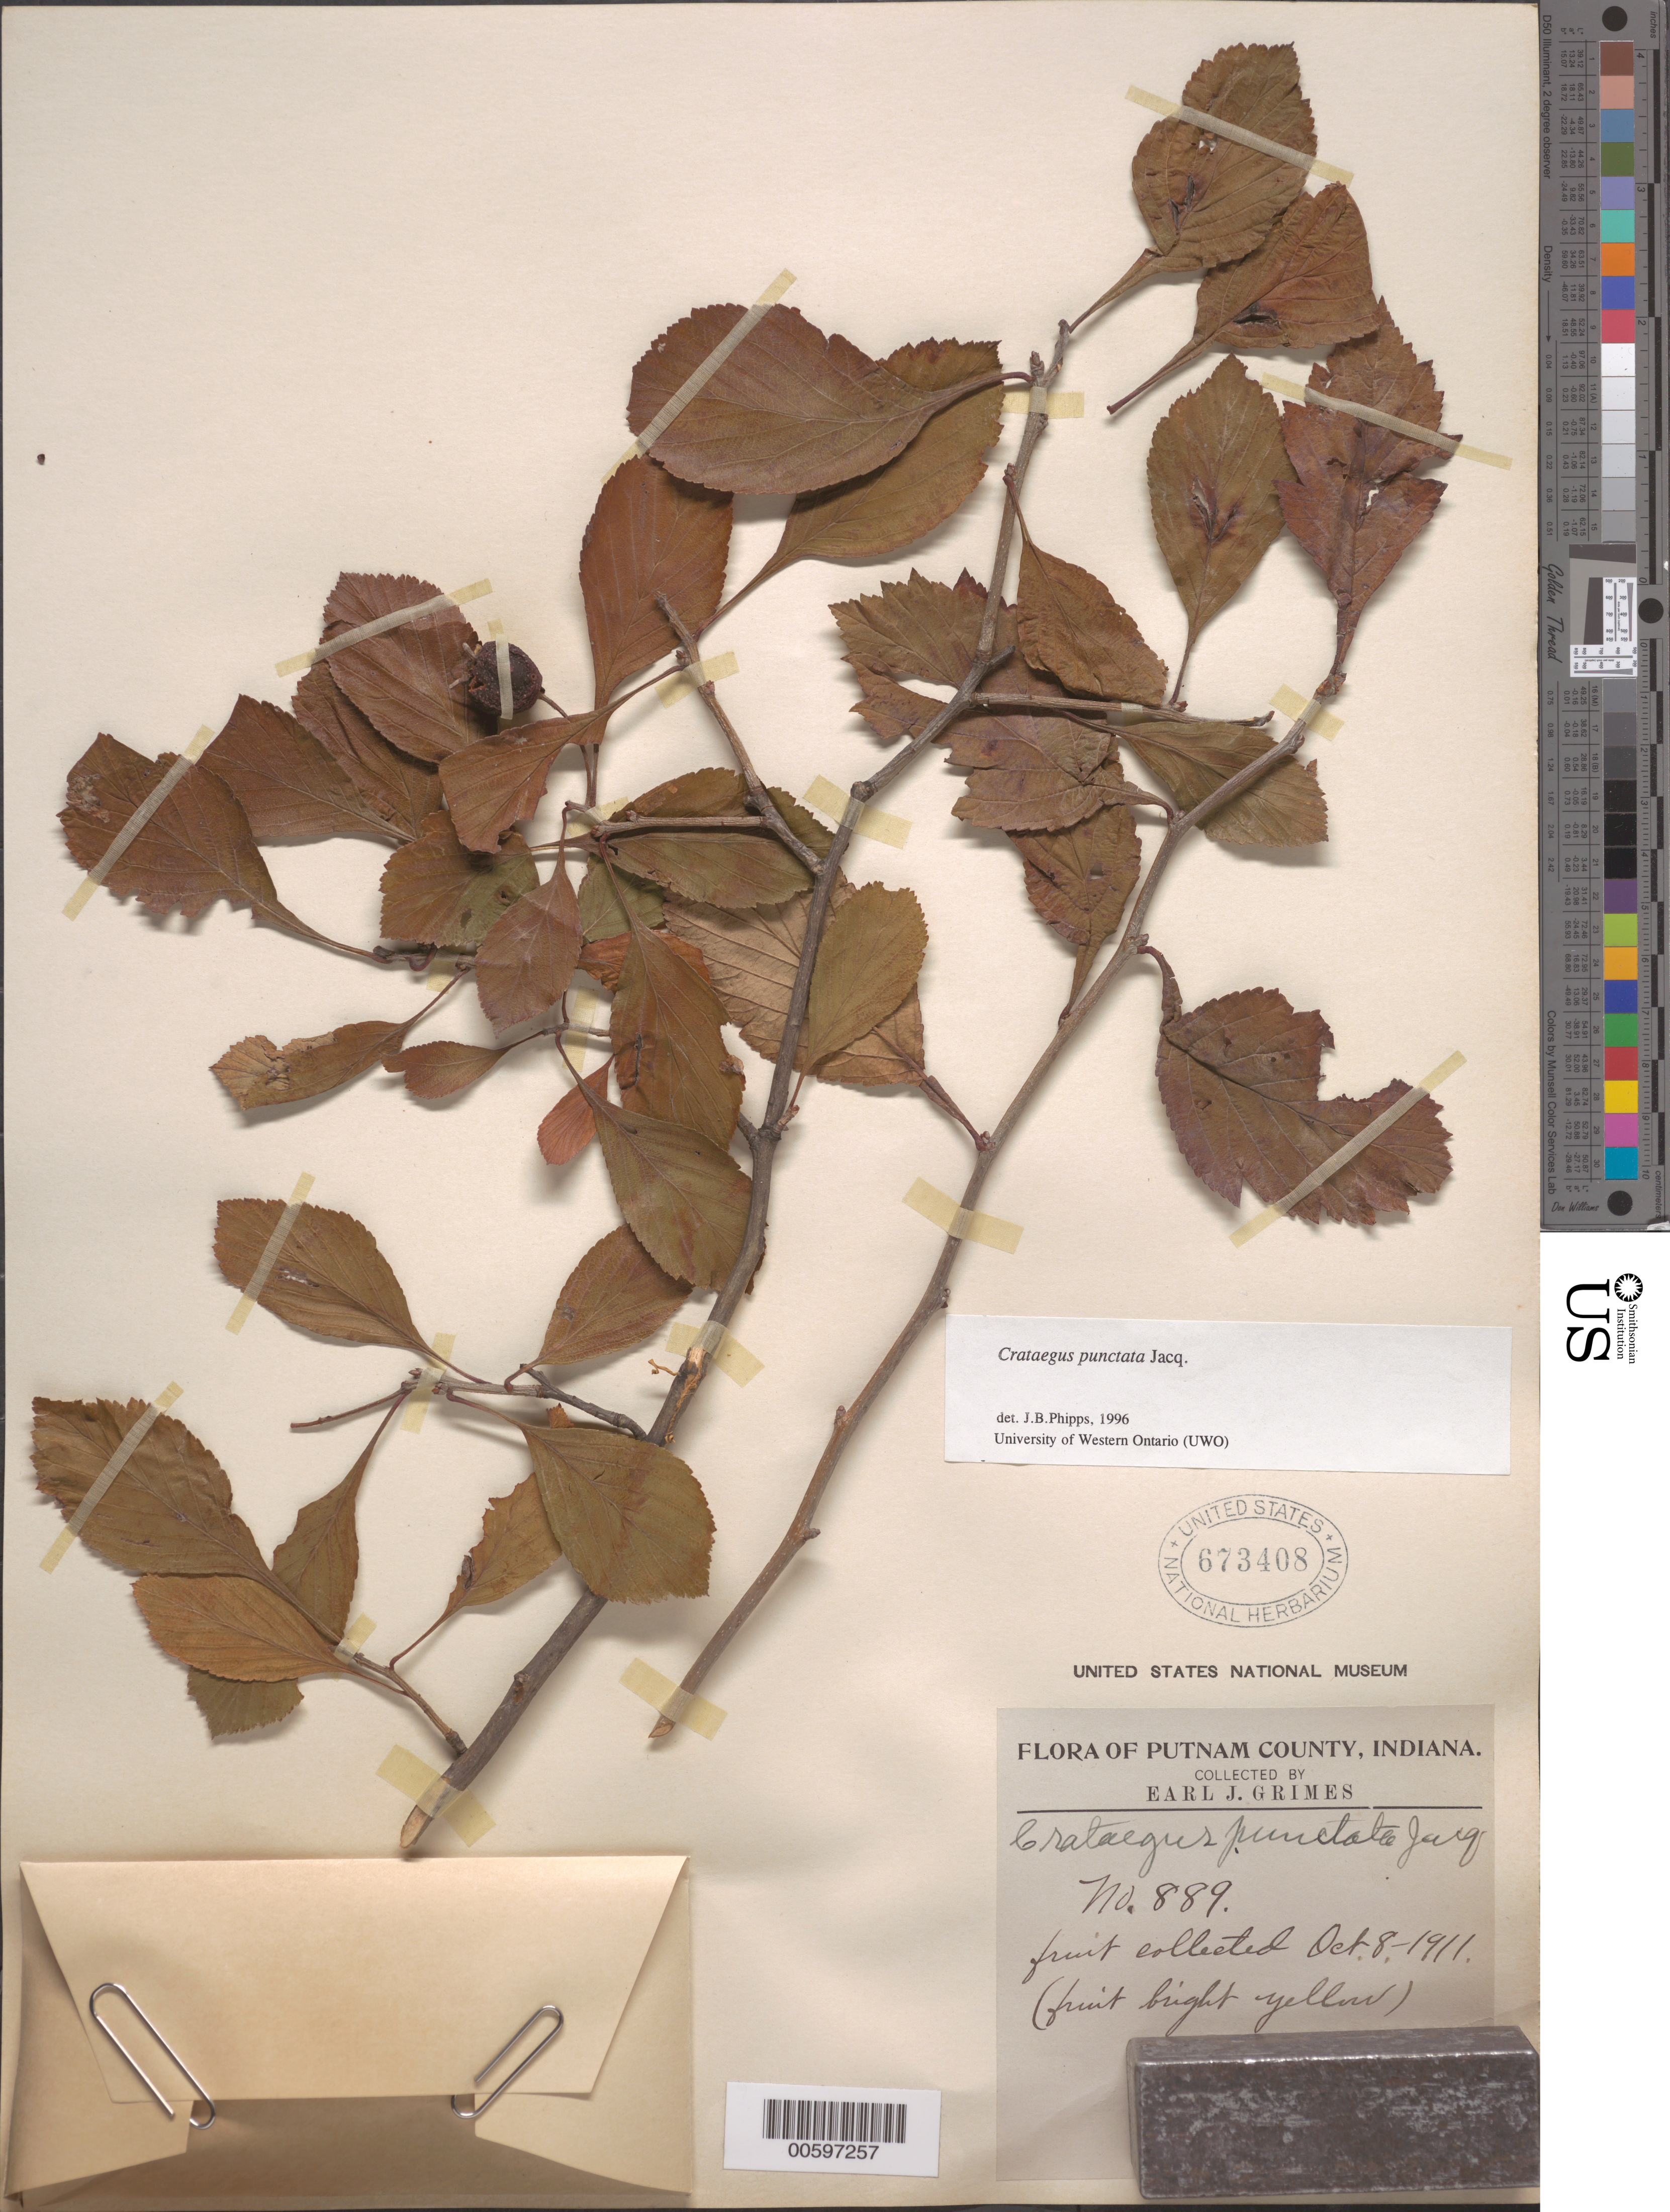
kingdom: Plantae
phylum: Tracheophyta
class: Magnoliopsida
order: Rosales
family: Rosaceae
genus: Crataegus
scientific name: Crataegus punctata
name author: Jacq.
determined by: Phipps, James B., (UWO), University of Western Ontario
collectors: E. J. Grimes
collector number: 889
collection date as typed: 08 Oct 1911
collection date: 1911-10-08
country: United States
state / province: Indiana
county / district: Putnam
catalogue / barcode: US 673408